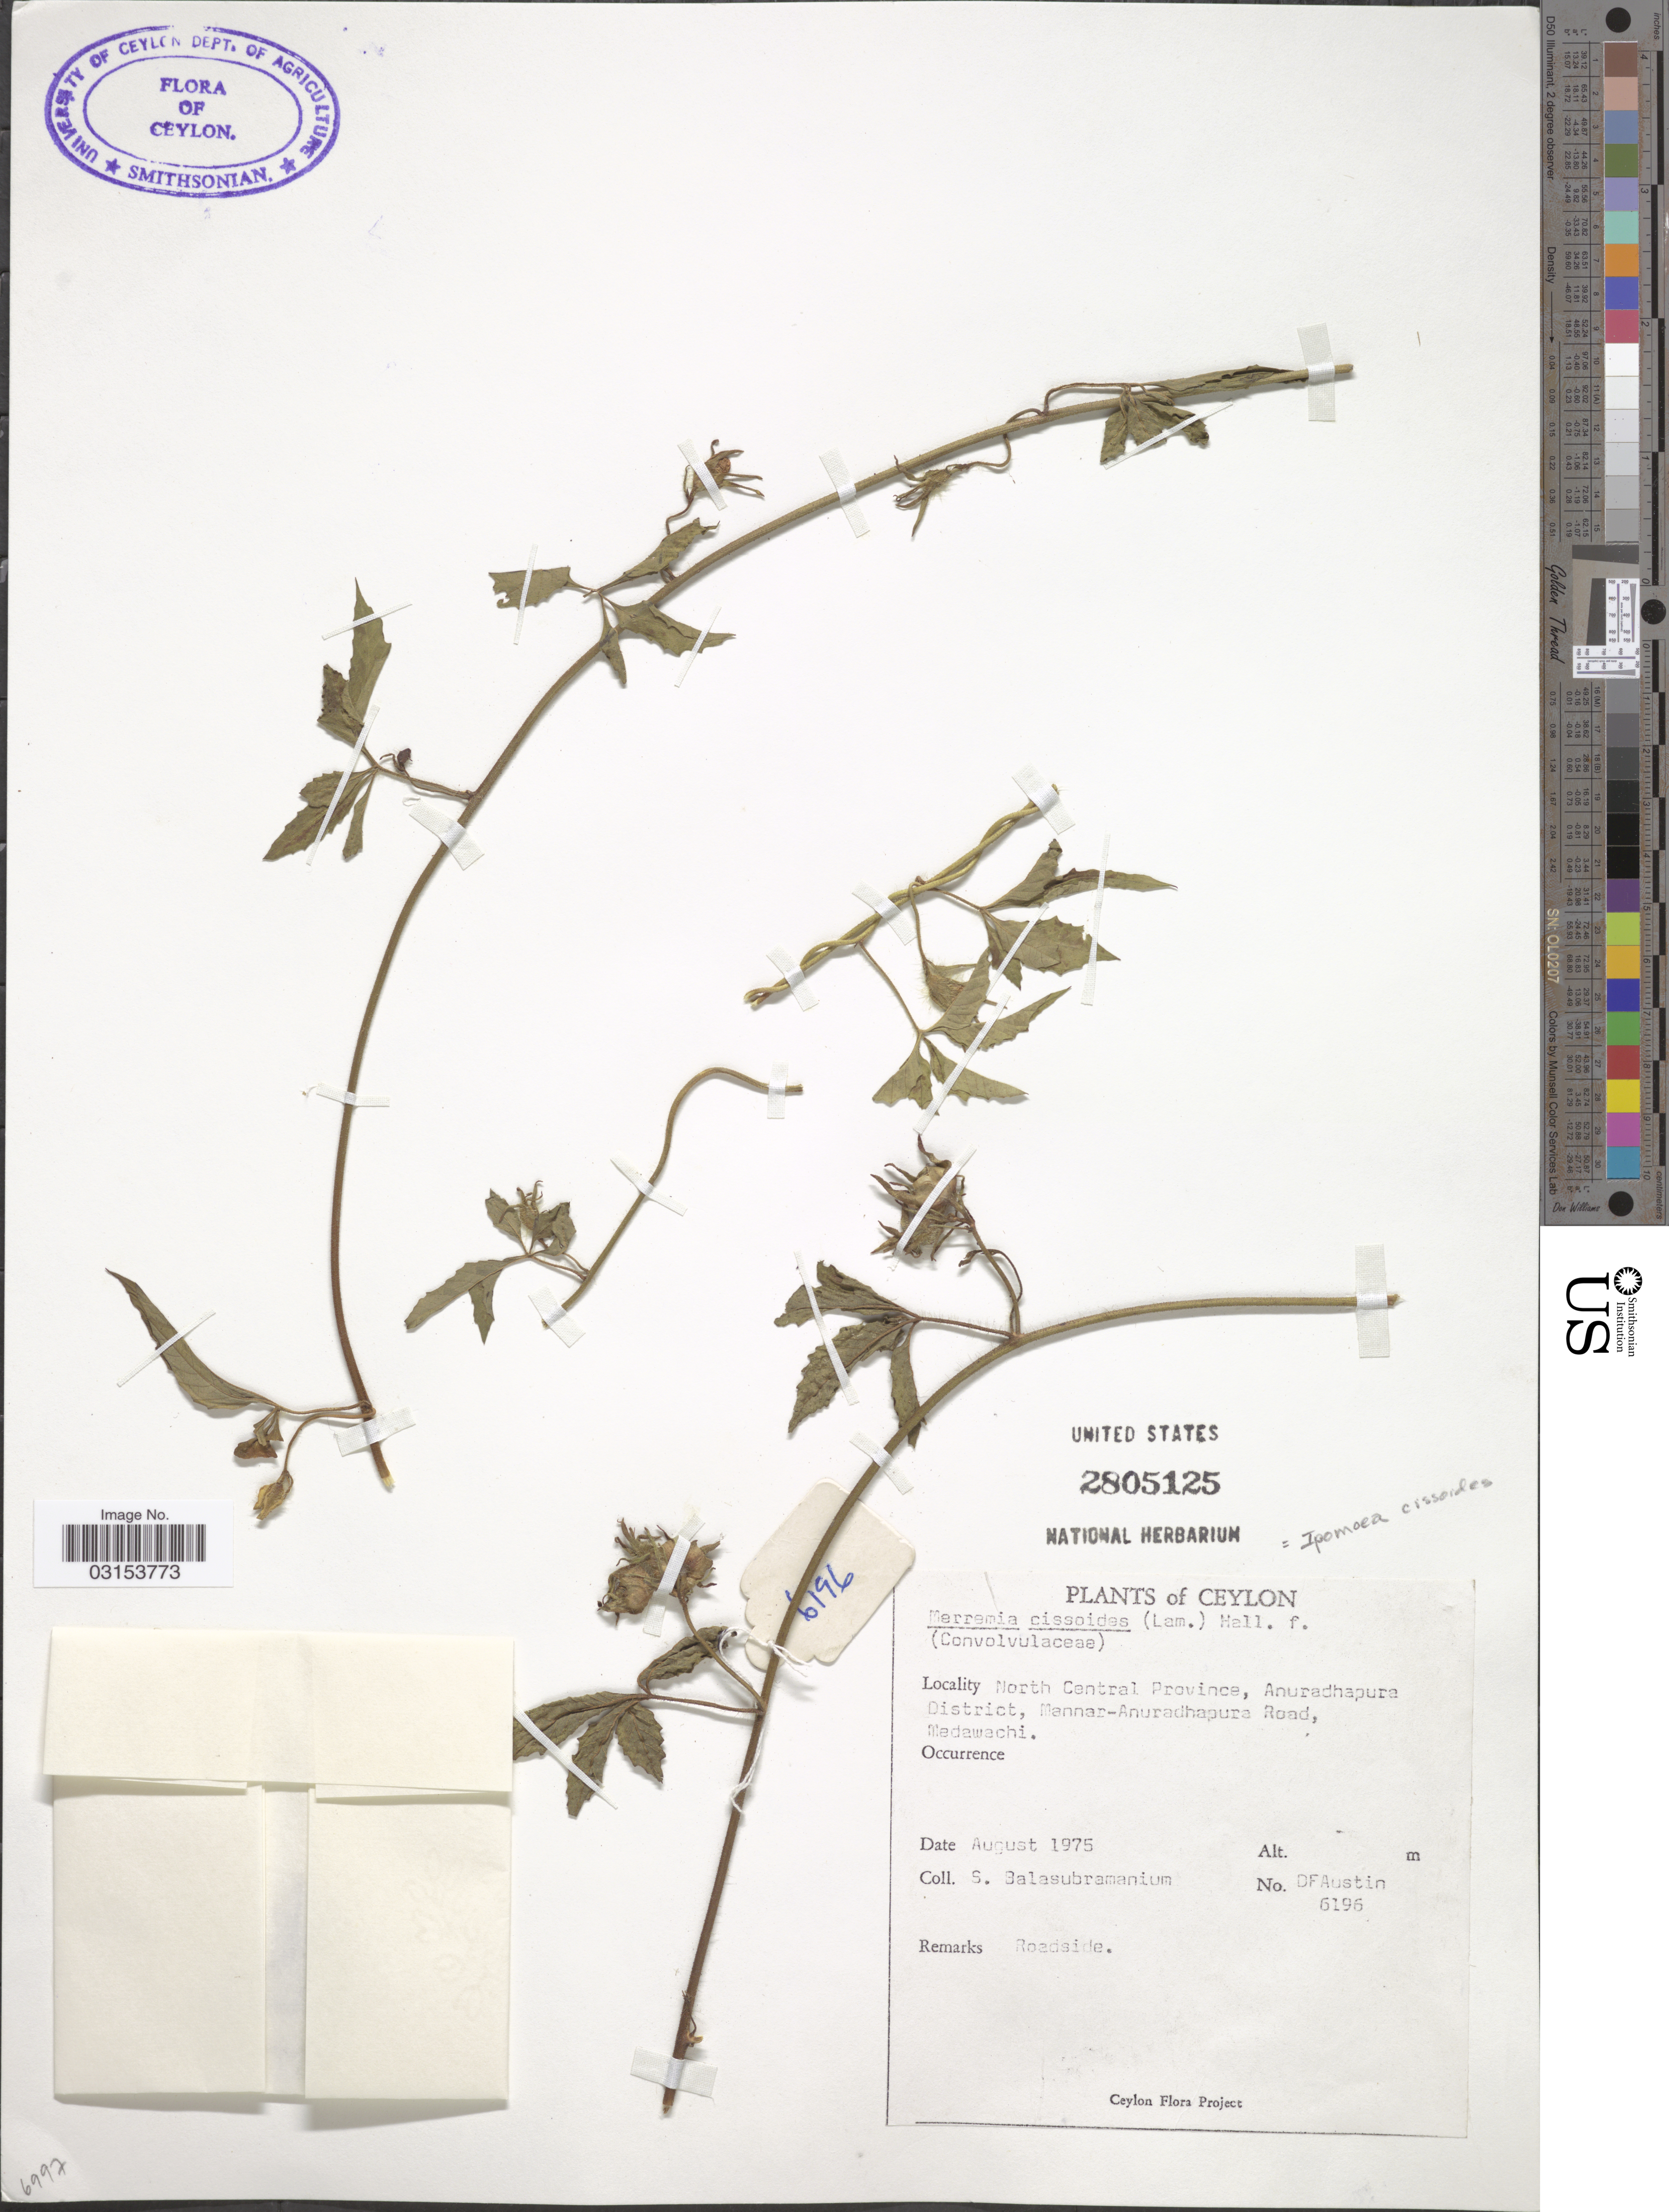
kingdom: Plantae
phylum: Tracheophyta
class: Magnoliopsida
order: Solanales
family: Convolvulaceae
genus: Ipomoea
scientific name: Ipomoea cissoides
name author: (Lam.) Griseb.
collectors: S. Balasubramanium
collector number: DF Austin 6196?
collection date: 1975-08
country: Sri Lanka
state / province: North Central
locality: Ceylon. Anuradhapura District, Mannar-Anuradhapura Road, Madawachi.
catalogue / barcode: US 2805125